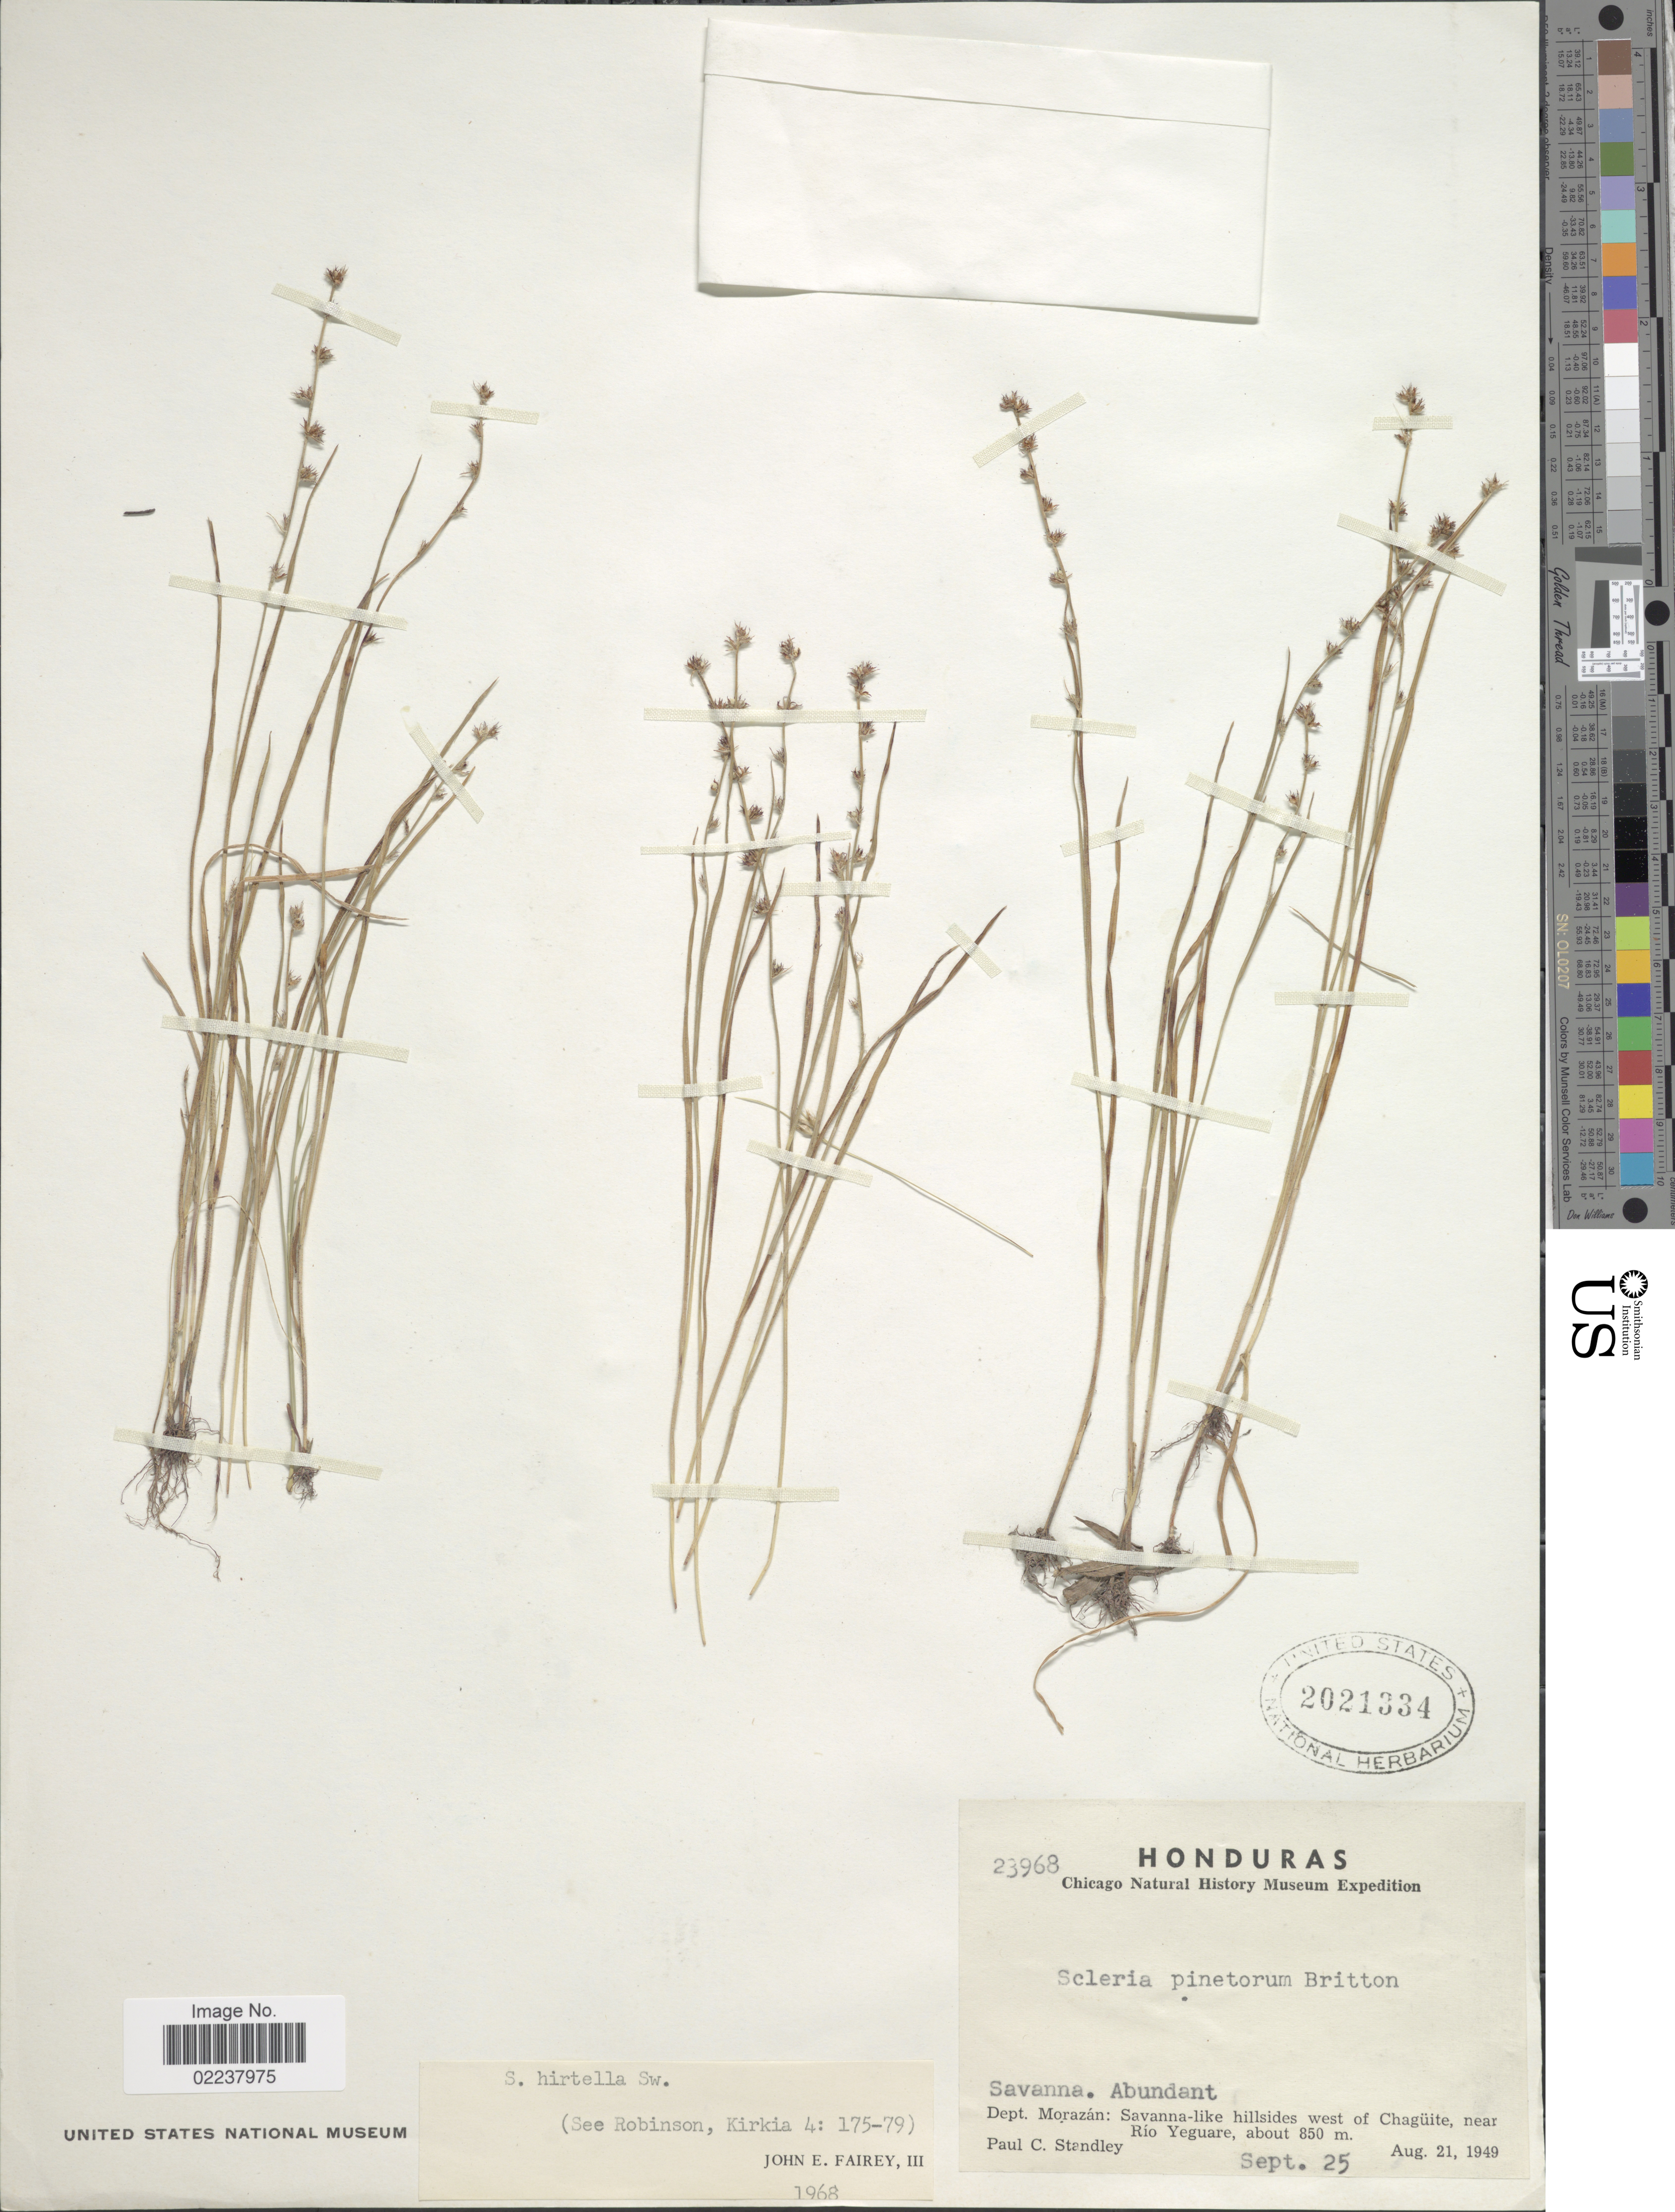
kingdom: Plantae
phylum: Tracheophyta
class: Liliopsida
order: Poales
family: Cyperaceae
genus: Scleria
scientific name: Scleria hirtella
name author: Sw.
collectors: P. C. Standley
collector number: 23968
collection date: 1949-09-25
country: Honduras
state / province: Fco. Morazán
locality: Savanna-like hillsides west of Chaguite, near Rio Yeguare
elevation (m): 850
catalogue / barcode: US 2021334